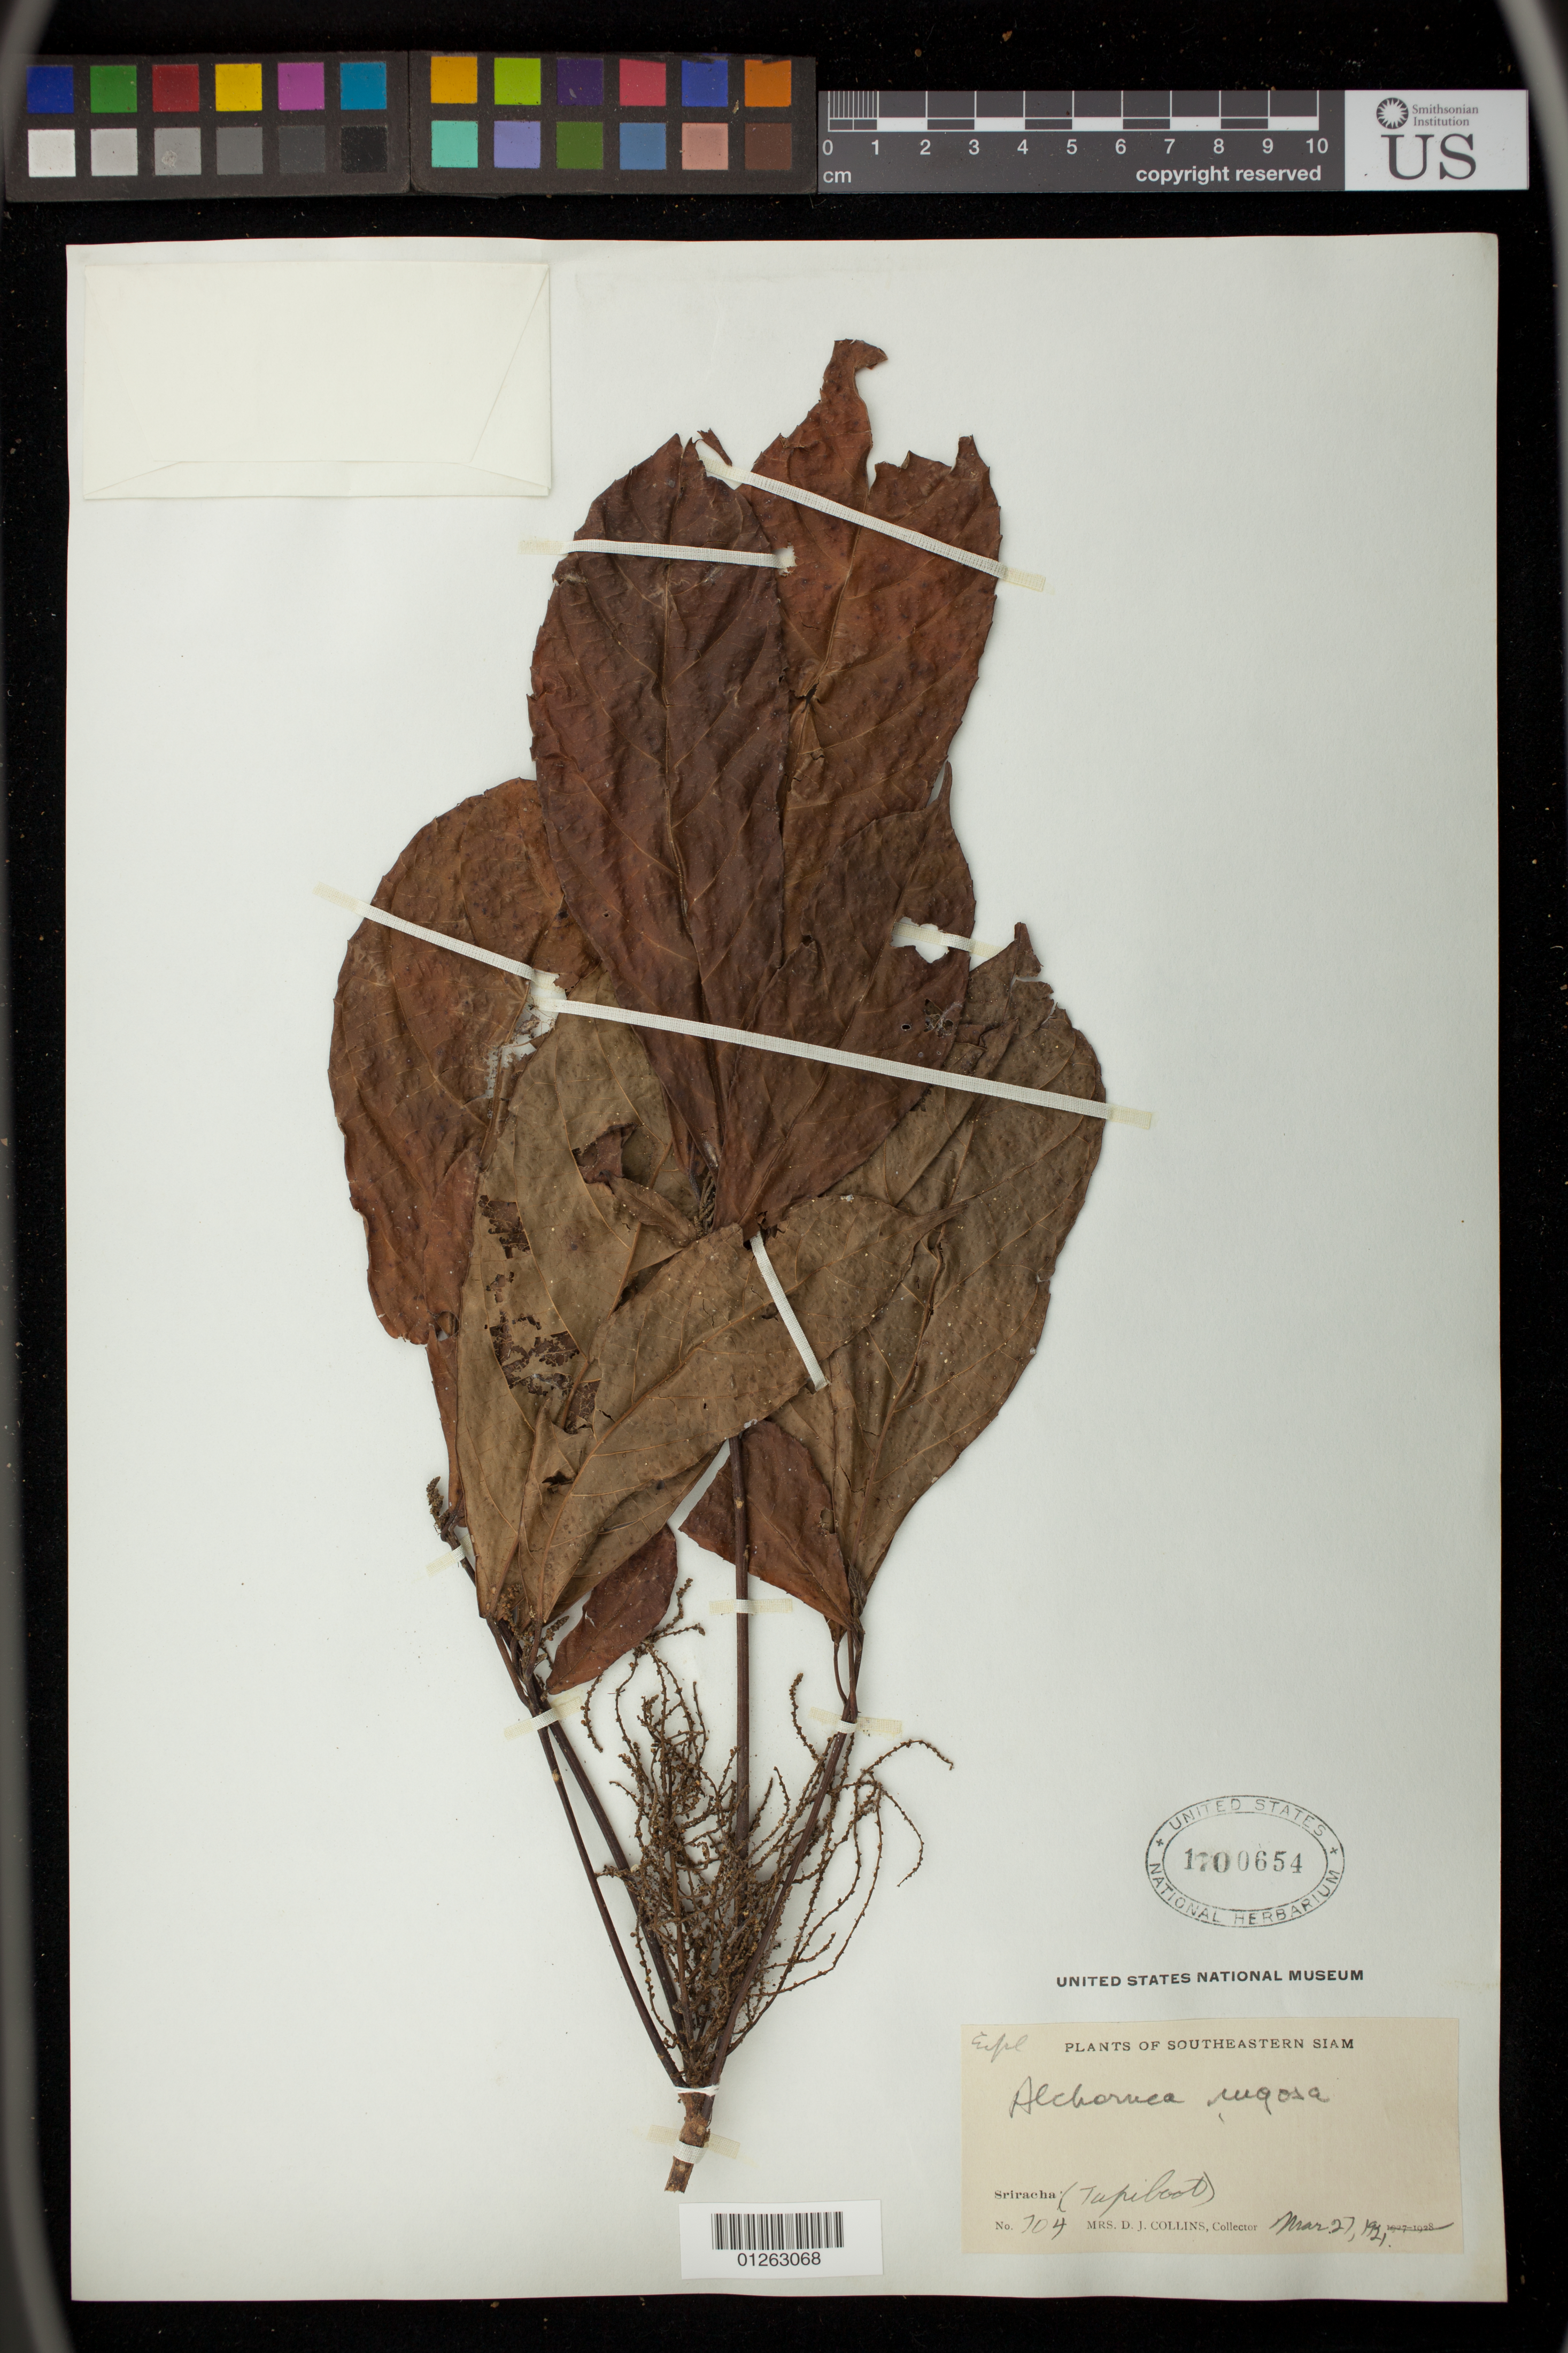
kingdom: Plantae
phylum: Tracheophyta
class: Magnoliopsida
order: Malpighiales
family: Euphorbiaceae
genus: Alchornea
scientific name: Alchornea rugosa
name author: (Lour.) Müll. Arg.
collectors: Mrs. D. J. Collins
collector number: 704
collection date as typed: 27 Mar 1921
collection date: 1921-03-27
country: Thailand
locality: Sriracha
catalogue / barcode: US 1700654